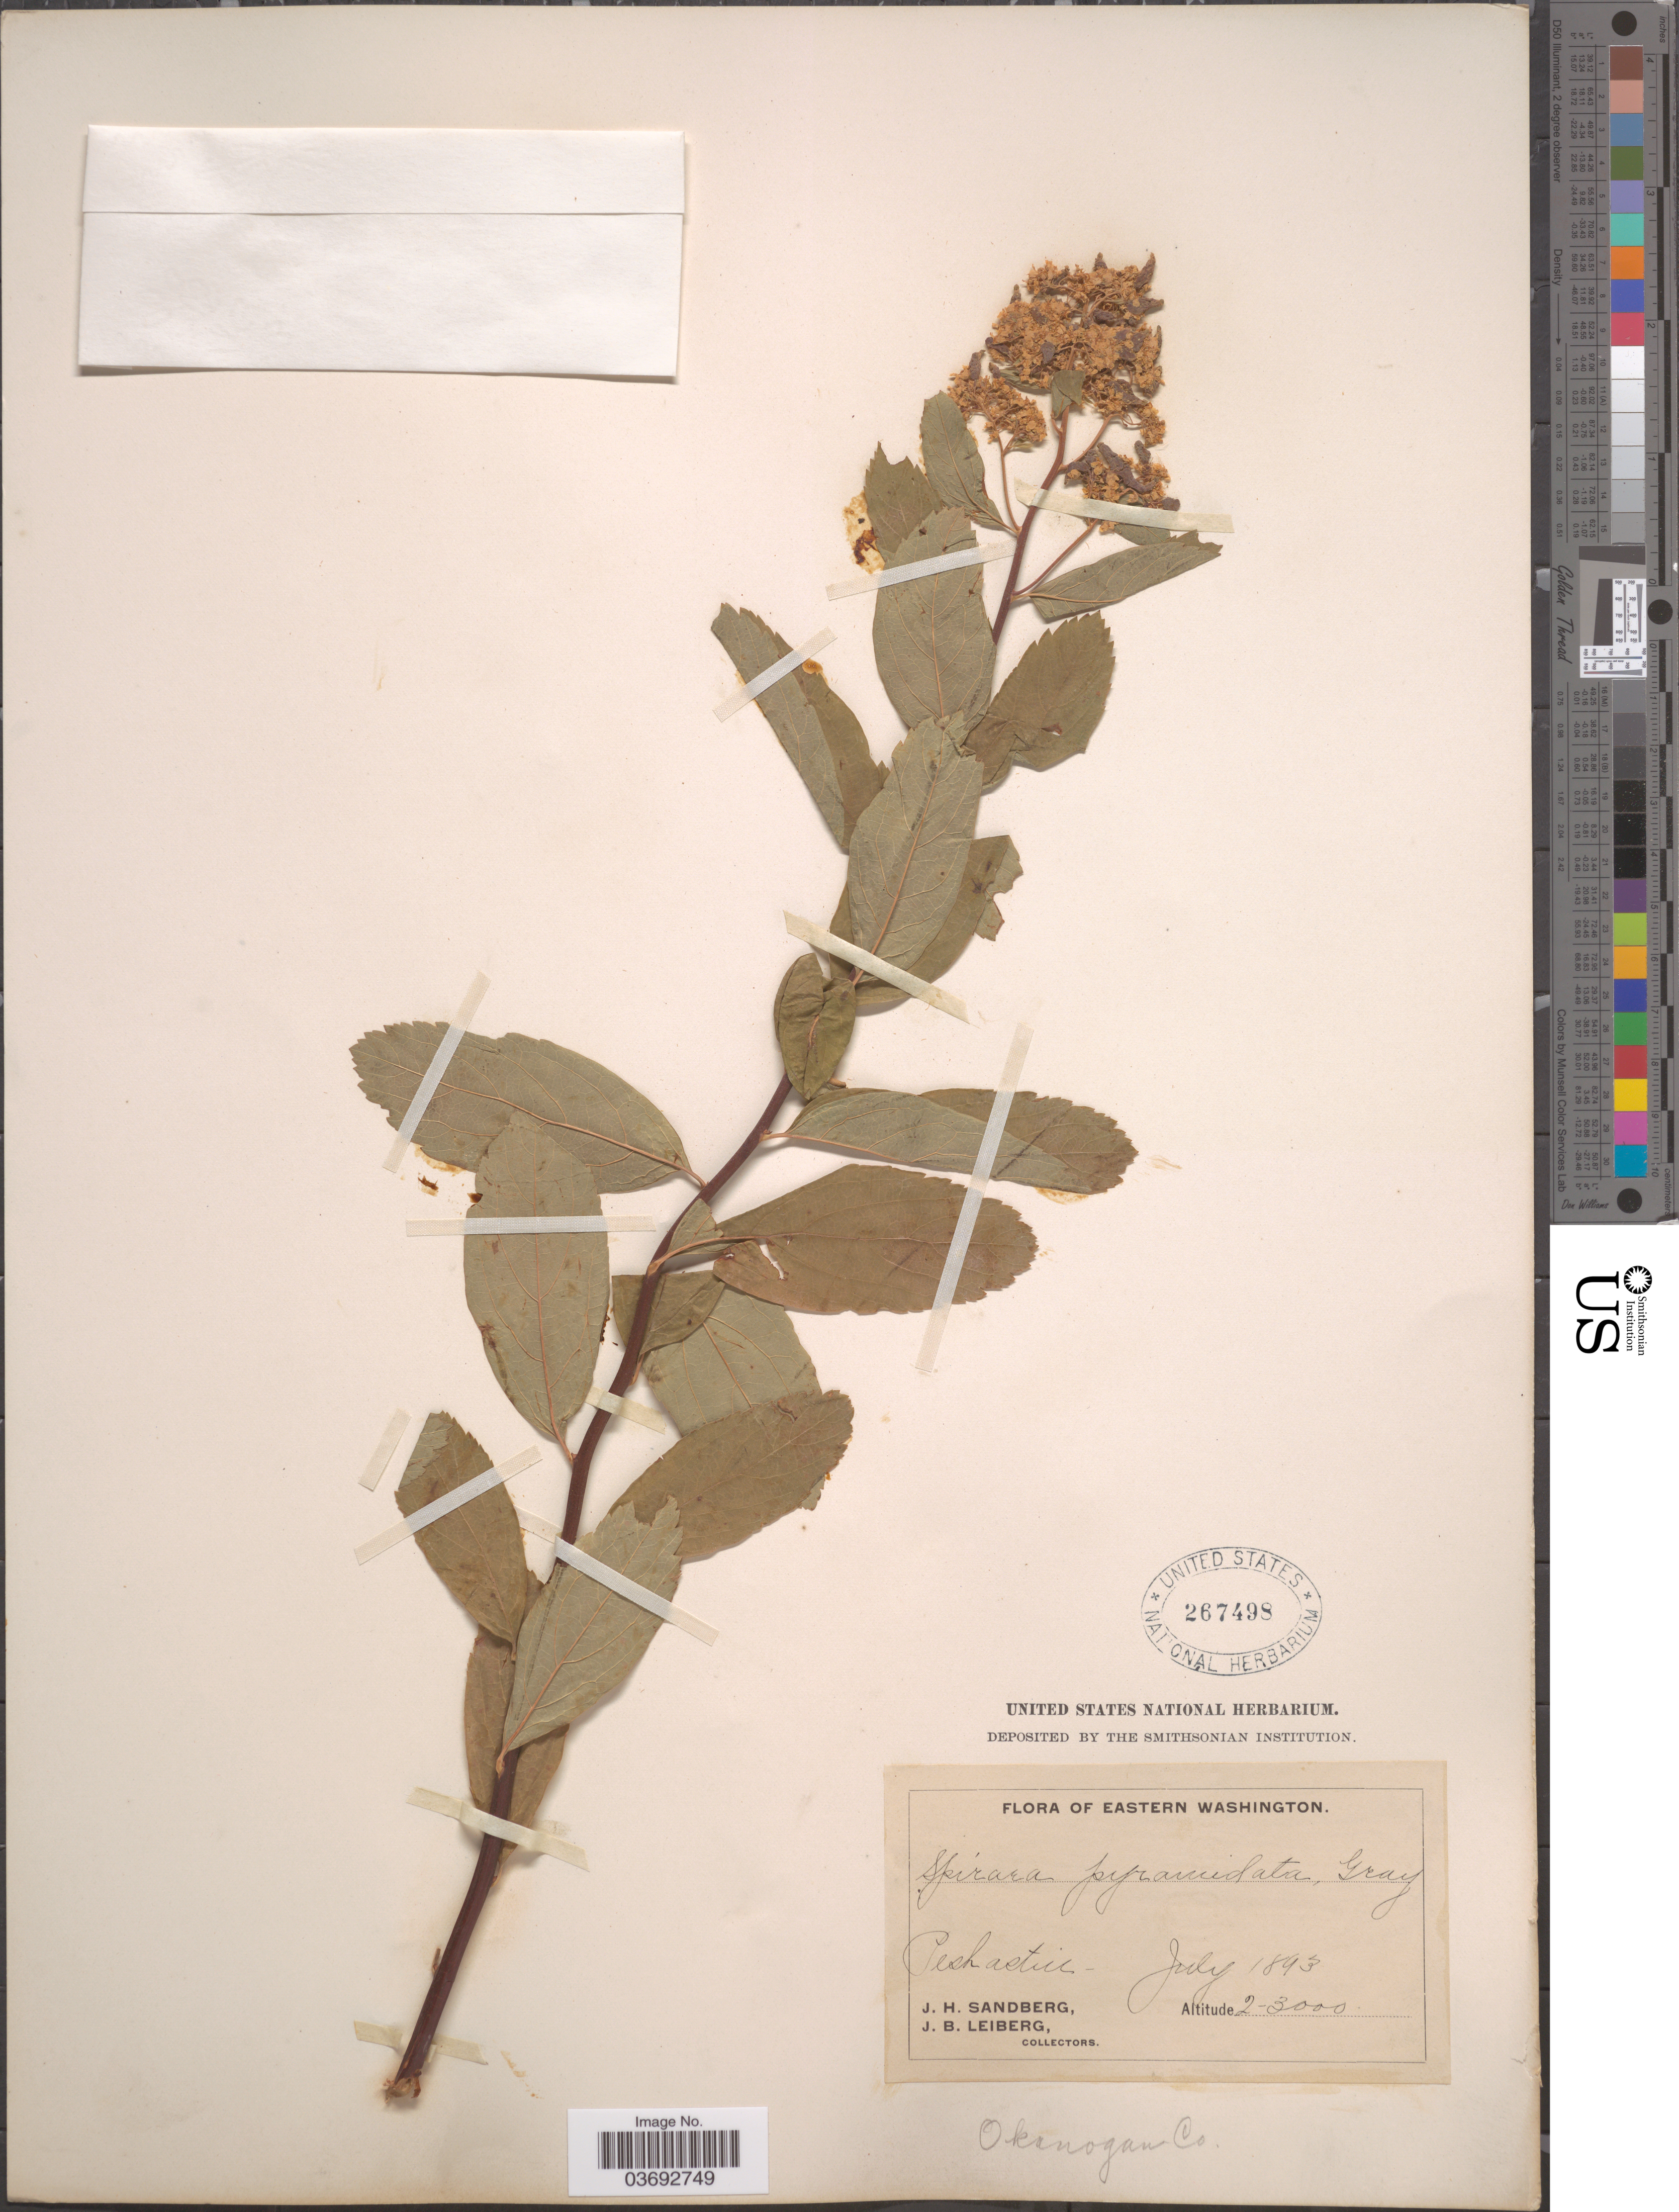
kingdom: Plantae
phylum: Tracheophyta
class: Magnoliopsida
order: Rosales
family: Rosaceae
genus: Spiraea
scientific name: Spiraea pyramidata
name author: Greene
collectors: J. H. Sandberg & J. B. Leiberg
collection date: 1893-07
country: United States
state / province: Washington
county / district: Okanogan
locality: Eastern Washington. Peshastin. Okanogan Co.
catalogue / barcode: US 267498